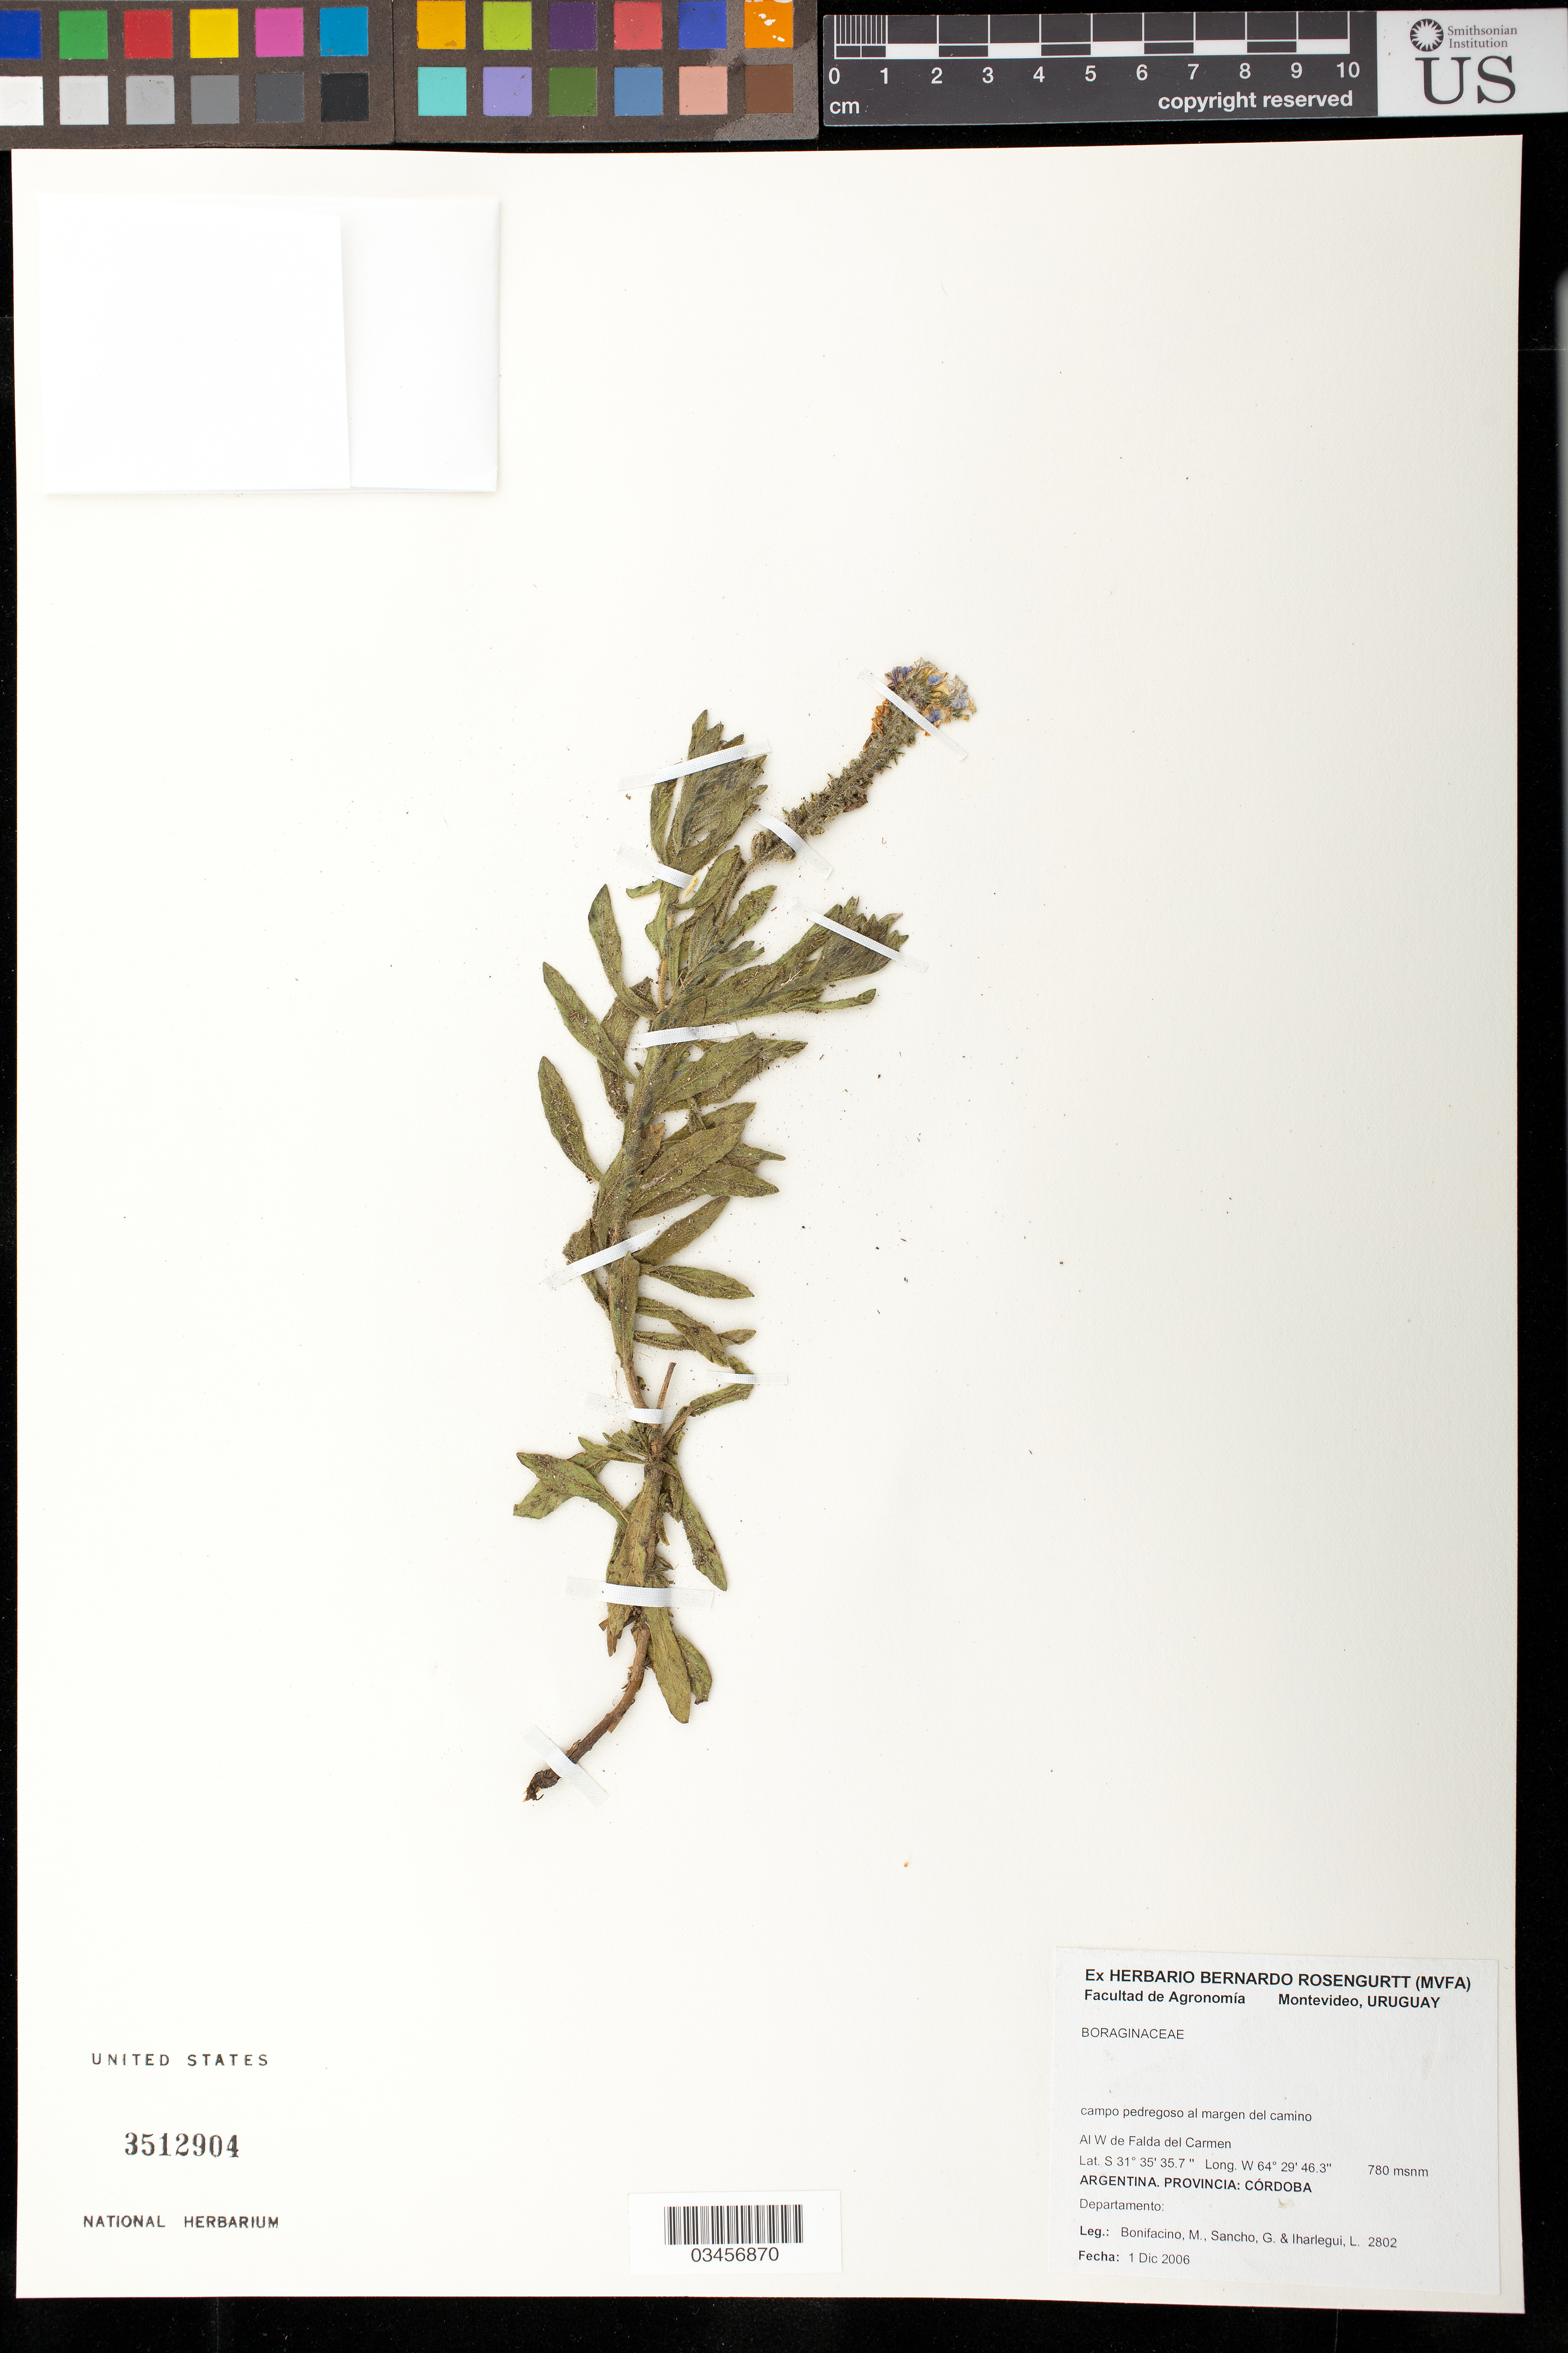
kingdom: Plantae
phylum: Tracheophyta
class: Magnoliopsida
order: Boraginales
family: Boraginaceae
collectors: M. Bonifacino, G. Sancho & L. Iharlegui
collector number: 2802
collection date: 2006-12-01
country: Argentina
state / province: Córdoba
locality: Falda del Carmen, al W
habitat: Campo pedregoso al margen del camino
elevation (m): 780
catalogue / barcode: US 3512904